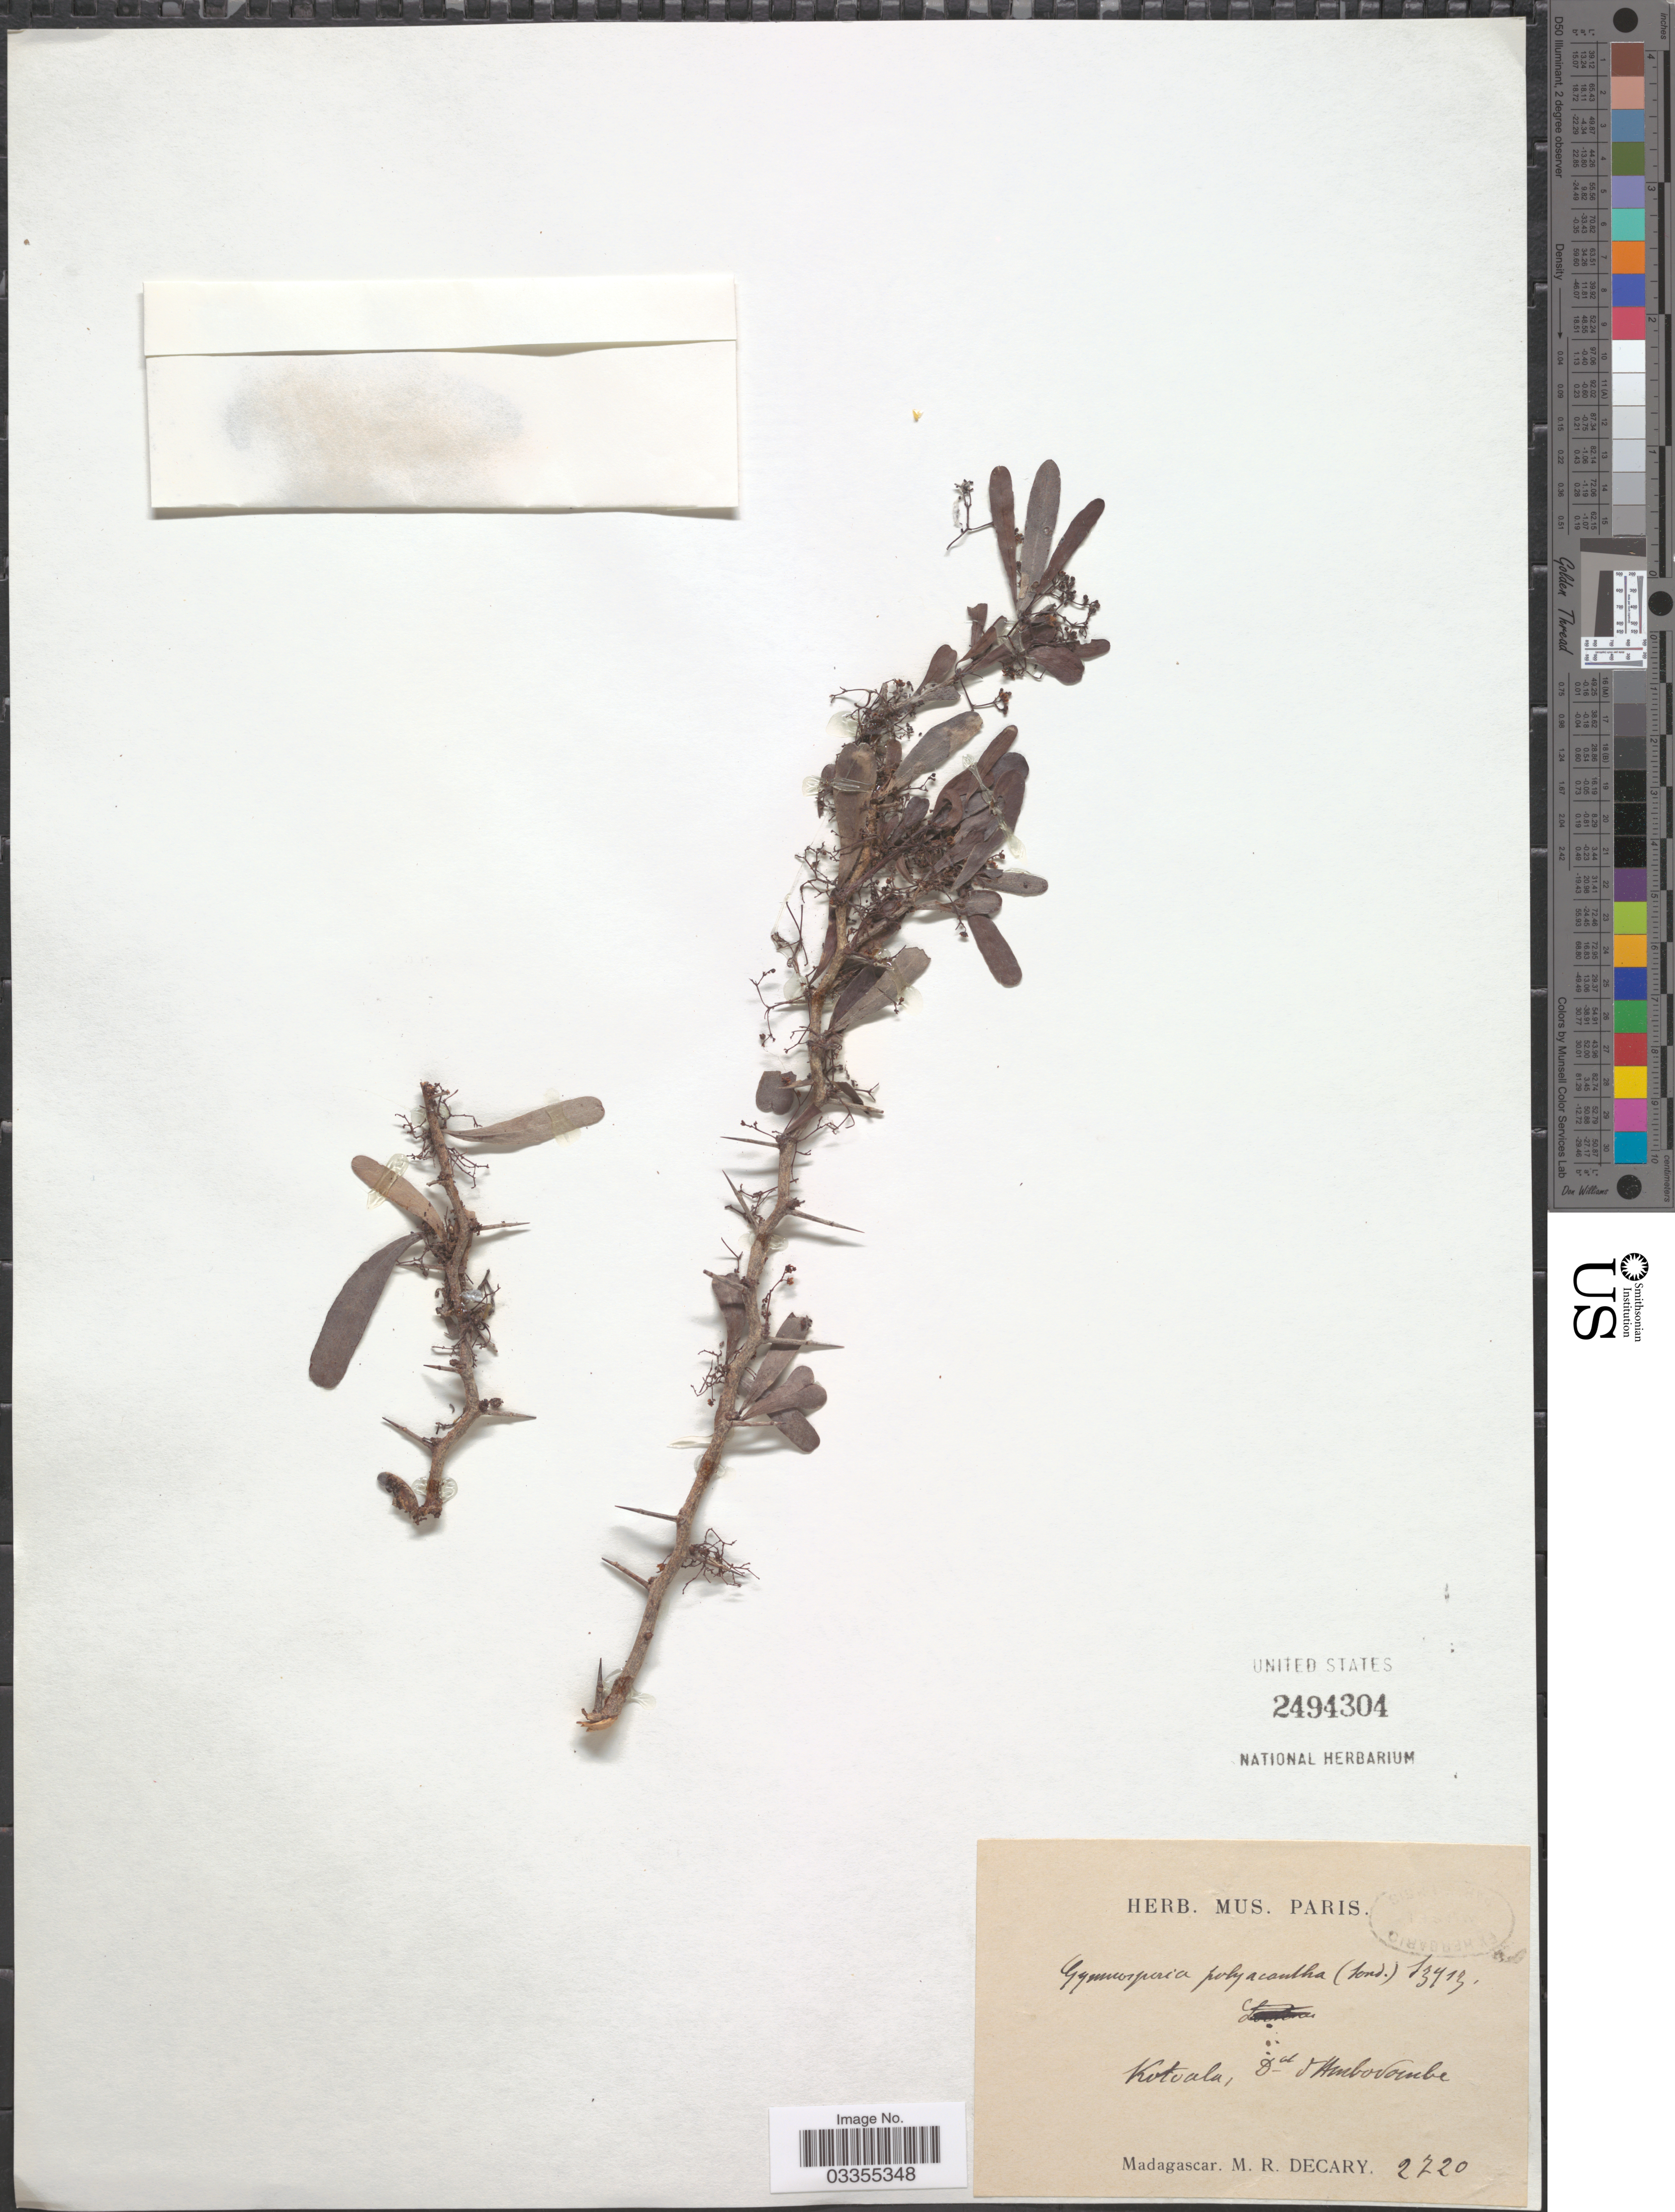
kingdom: Plantae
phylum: Tracheophyta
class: Magnoliopsida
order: Celastrales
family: Celastraceae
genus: Gymnosporia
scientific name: Gymnosporia polyacantha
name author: Szyszyl.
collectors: R. Decary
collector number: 2720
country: Madagascar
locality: Kotoala, D [illegible text] d'Ambovombe.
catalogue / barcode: US 2494304